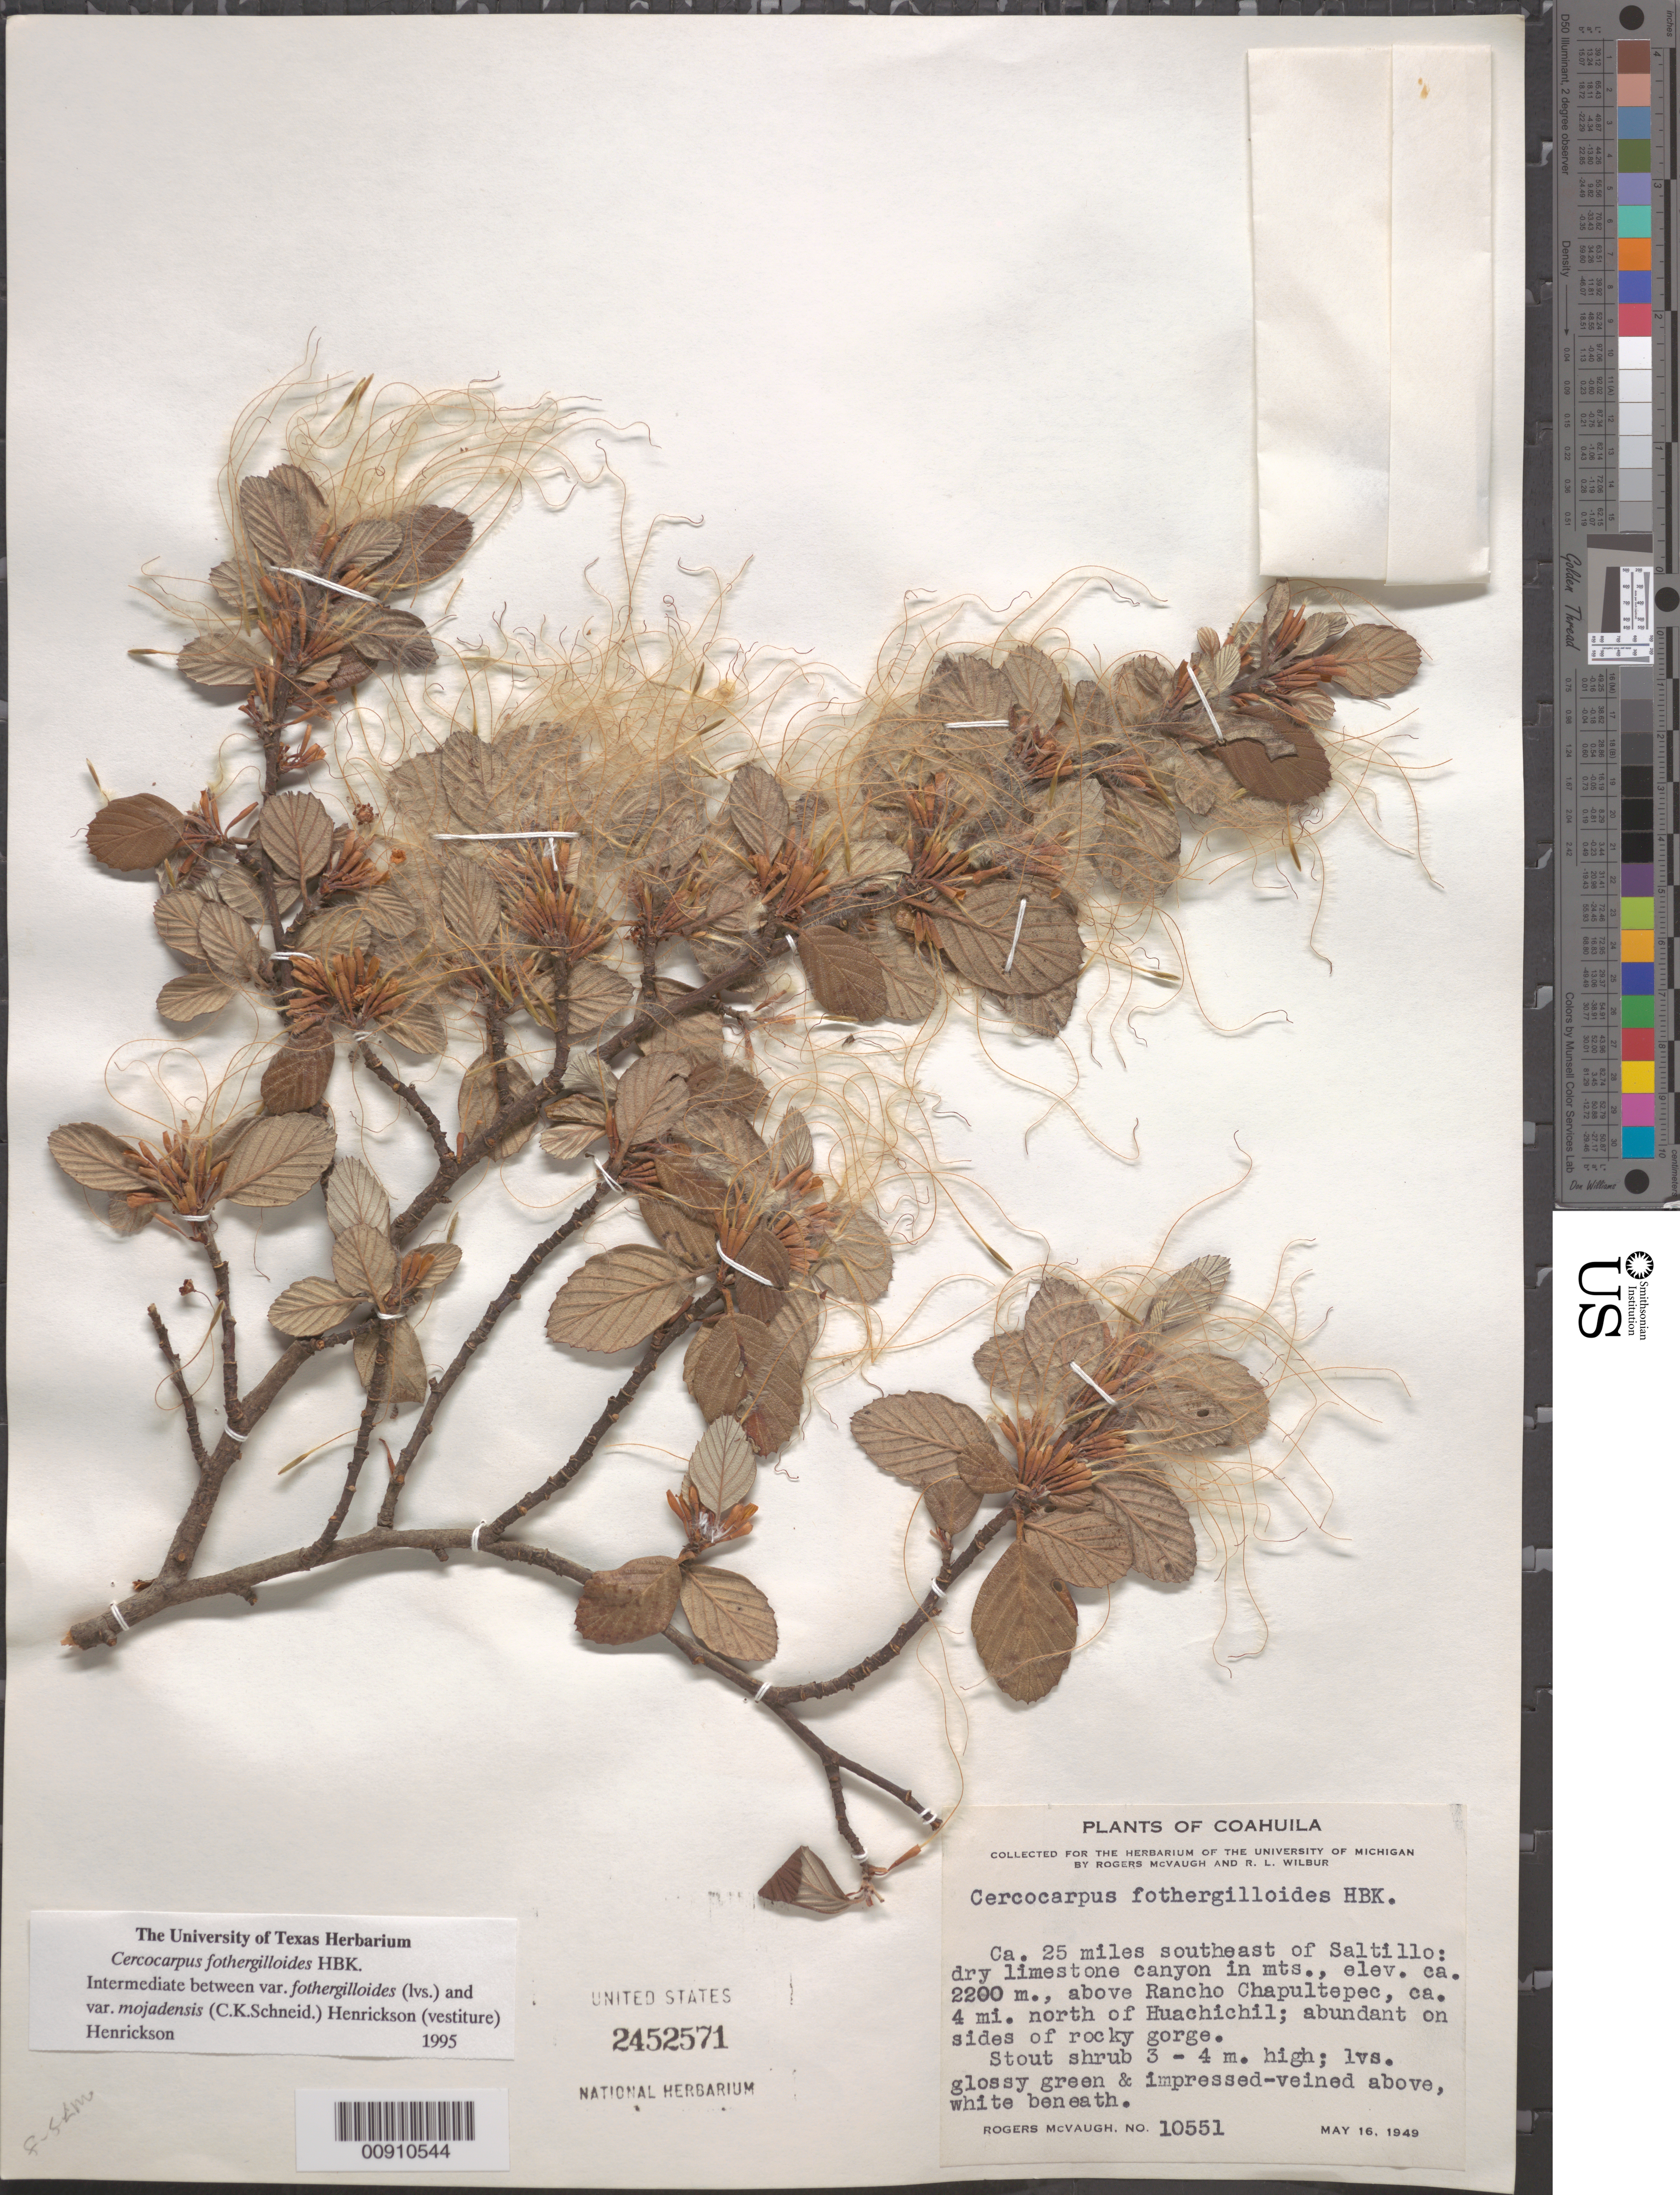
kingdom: Plantae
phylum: Tracheophyta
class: Magnoliopsida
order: Rosales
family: Rosaceae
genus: Cercocarpus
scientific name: Cercocarpus fothergilloides var. fothergilloides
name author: Kunth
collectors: R. McVaugh & R. L. Wilbur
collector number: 10551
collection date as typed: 16 May 1949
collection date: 1949-05-16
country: Mexico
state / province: Coahuila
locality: Ca. 25 miles southeast of Saltillo: Dry limestone canyon in mts., above Rancho Chapultepec, ca. 4 mi. north of Huachichil.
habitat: Abundant on sides of rocky gorge.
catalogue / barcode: US 2452571